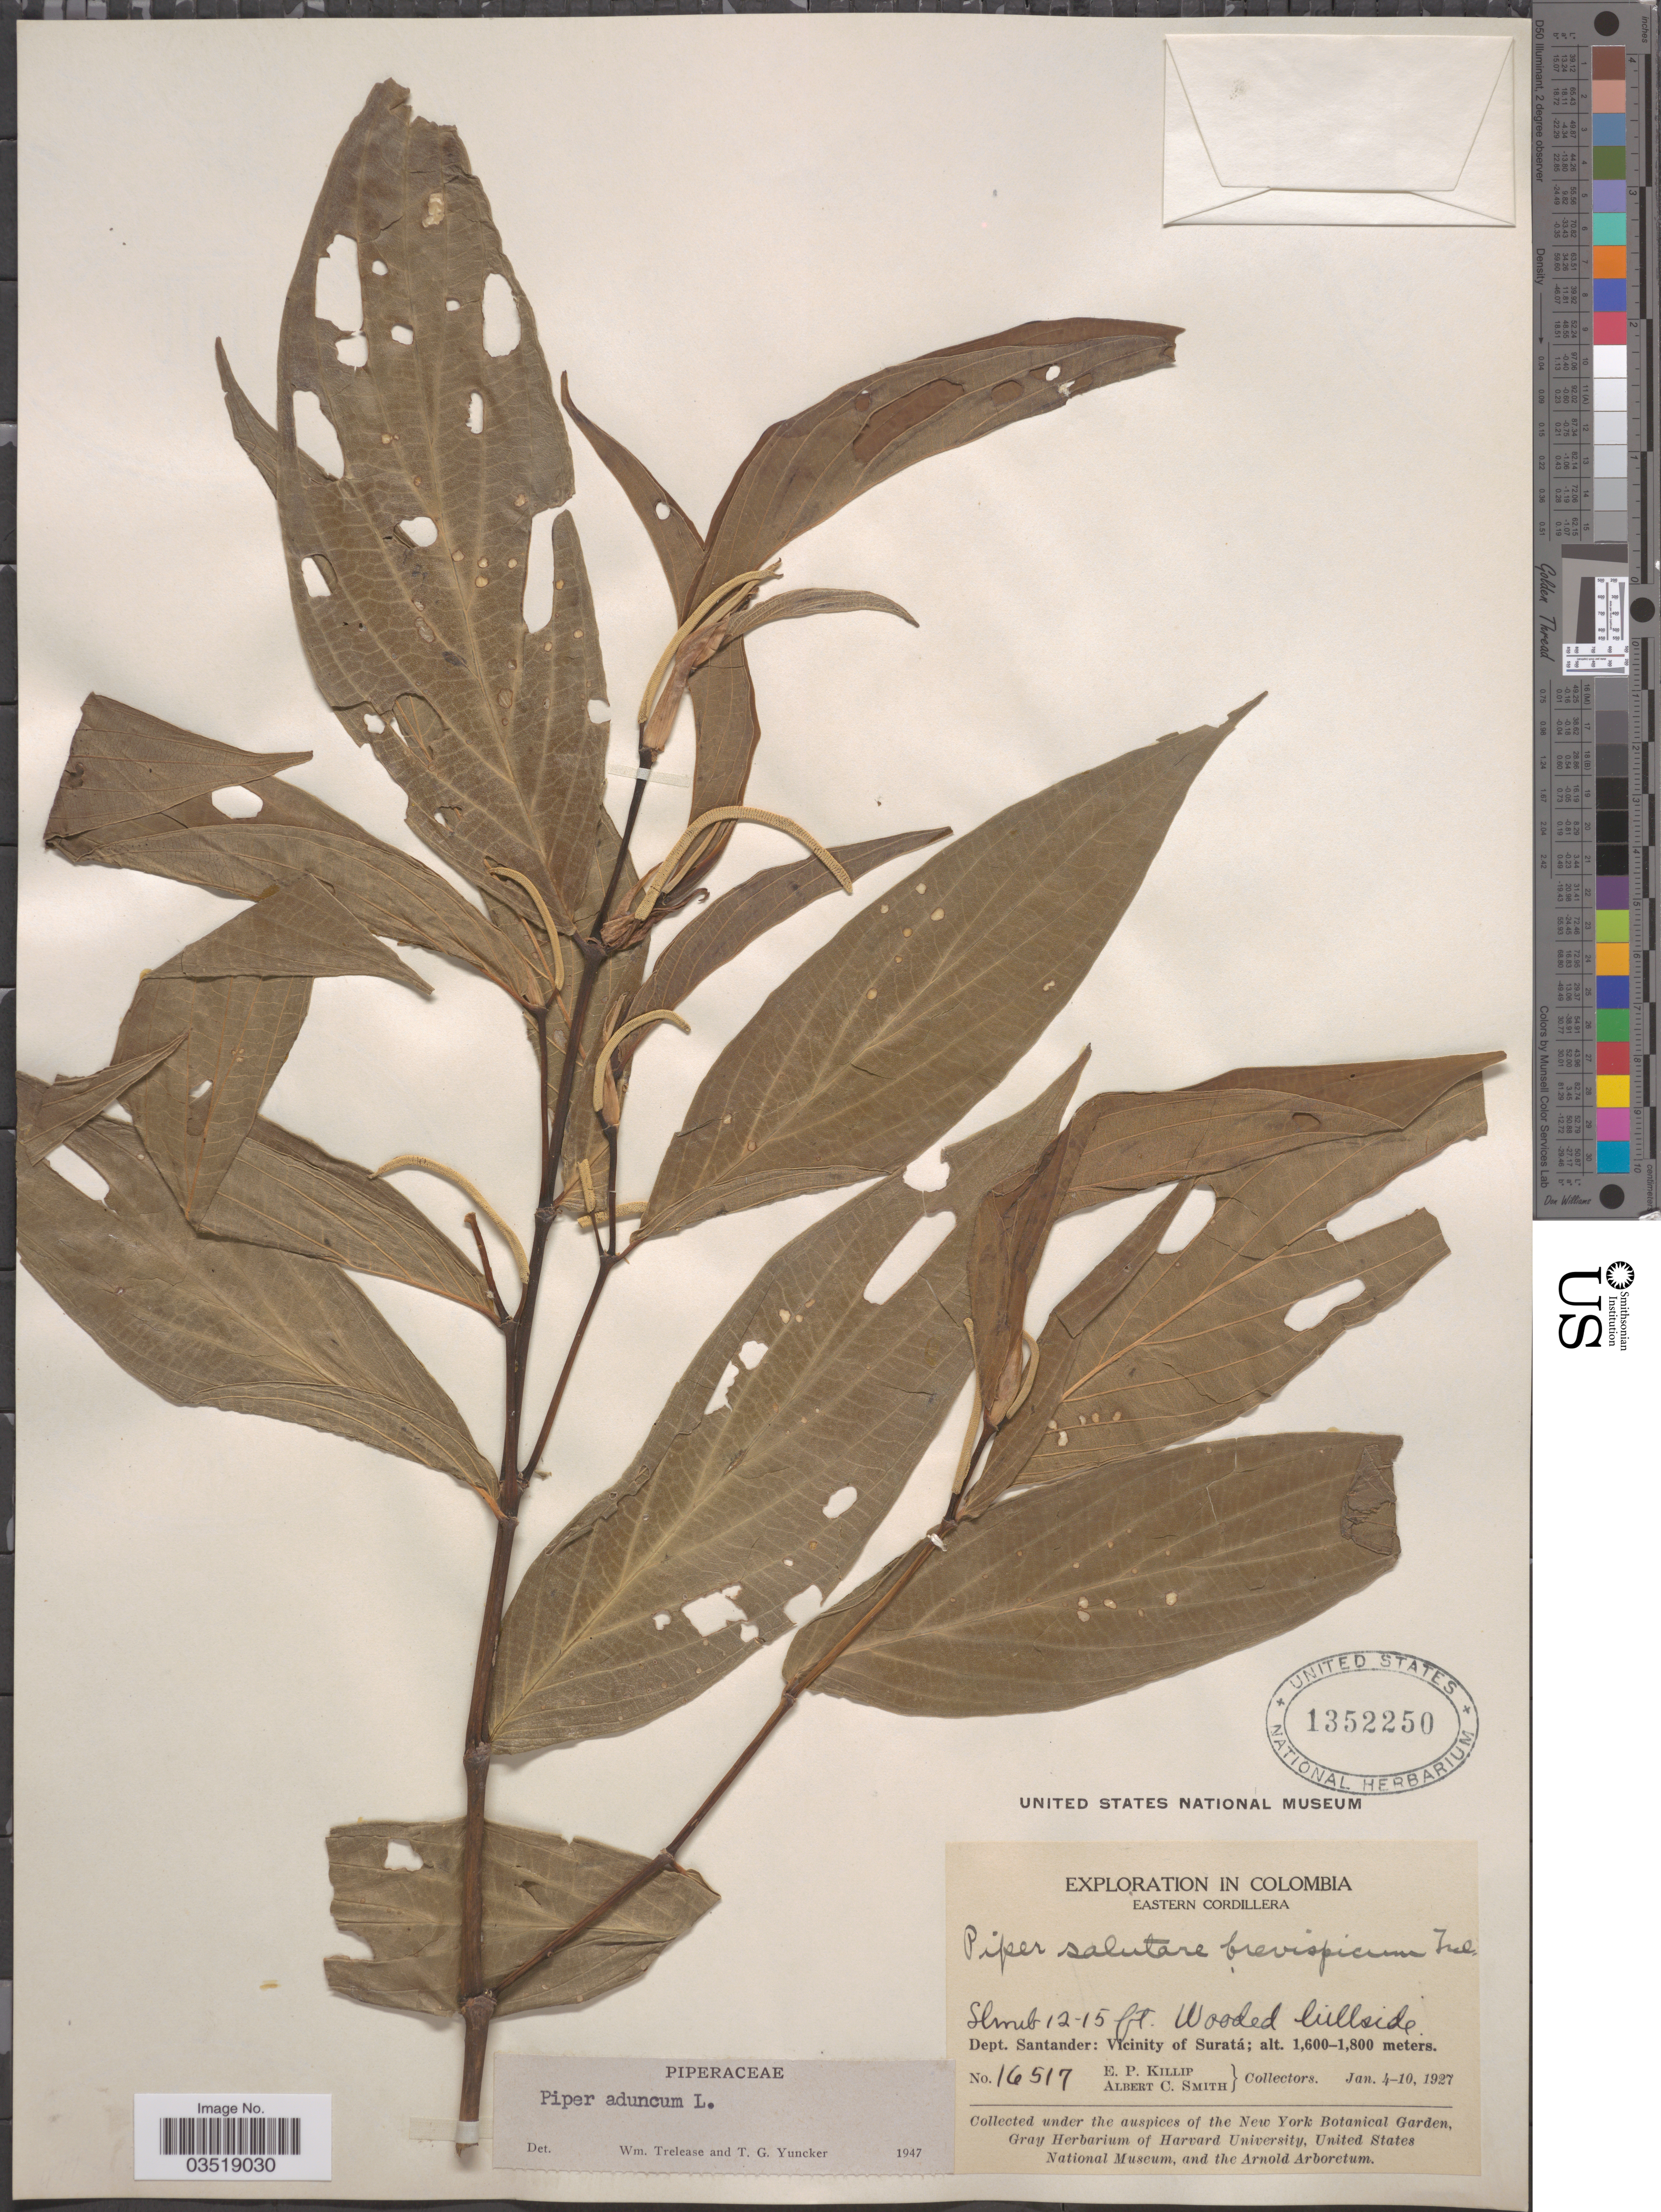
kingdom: Plantae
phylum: Tracheophyta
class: Magnoliopsida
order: Piperales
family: Piperaceae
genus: Piper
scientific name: Piper aduncum var. aduncum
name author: L.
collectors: E. P. Killip & A. C. Smith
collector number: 16517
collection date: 1927-01-04/1927-01-10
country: Colombia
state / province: Santander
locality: Eastern Cordillera. Dept. Santander: Vicinity of Suratá.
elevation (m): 1600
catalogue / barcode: US 1352250